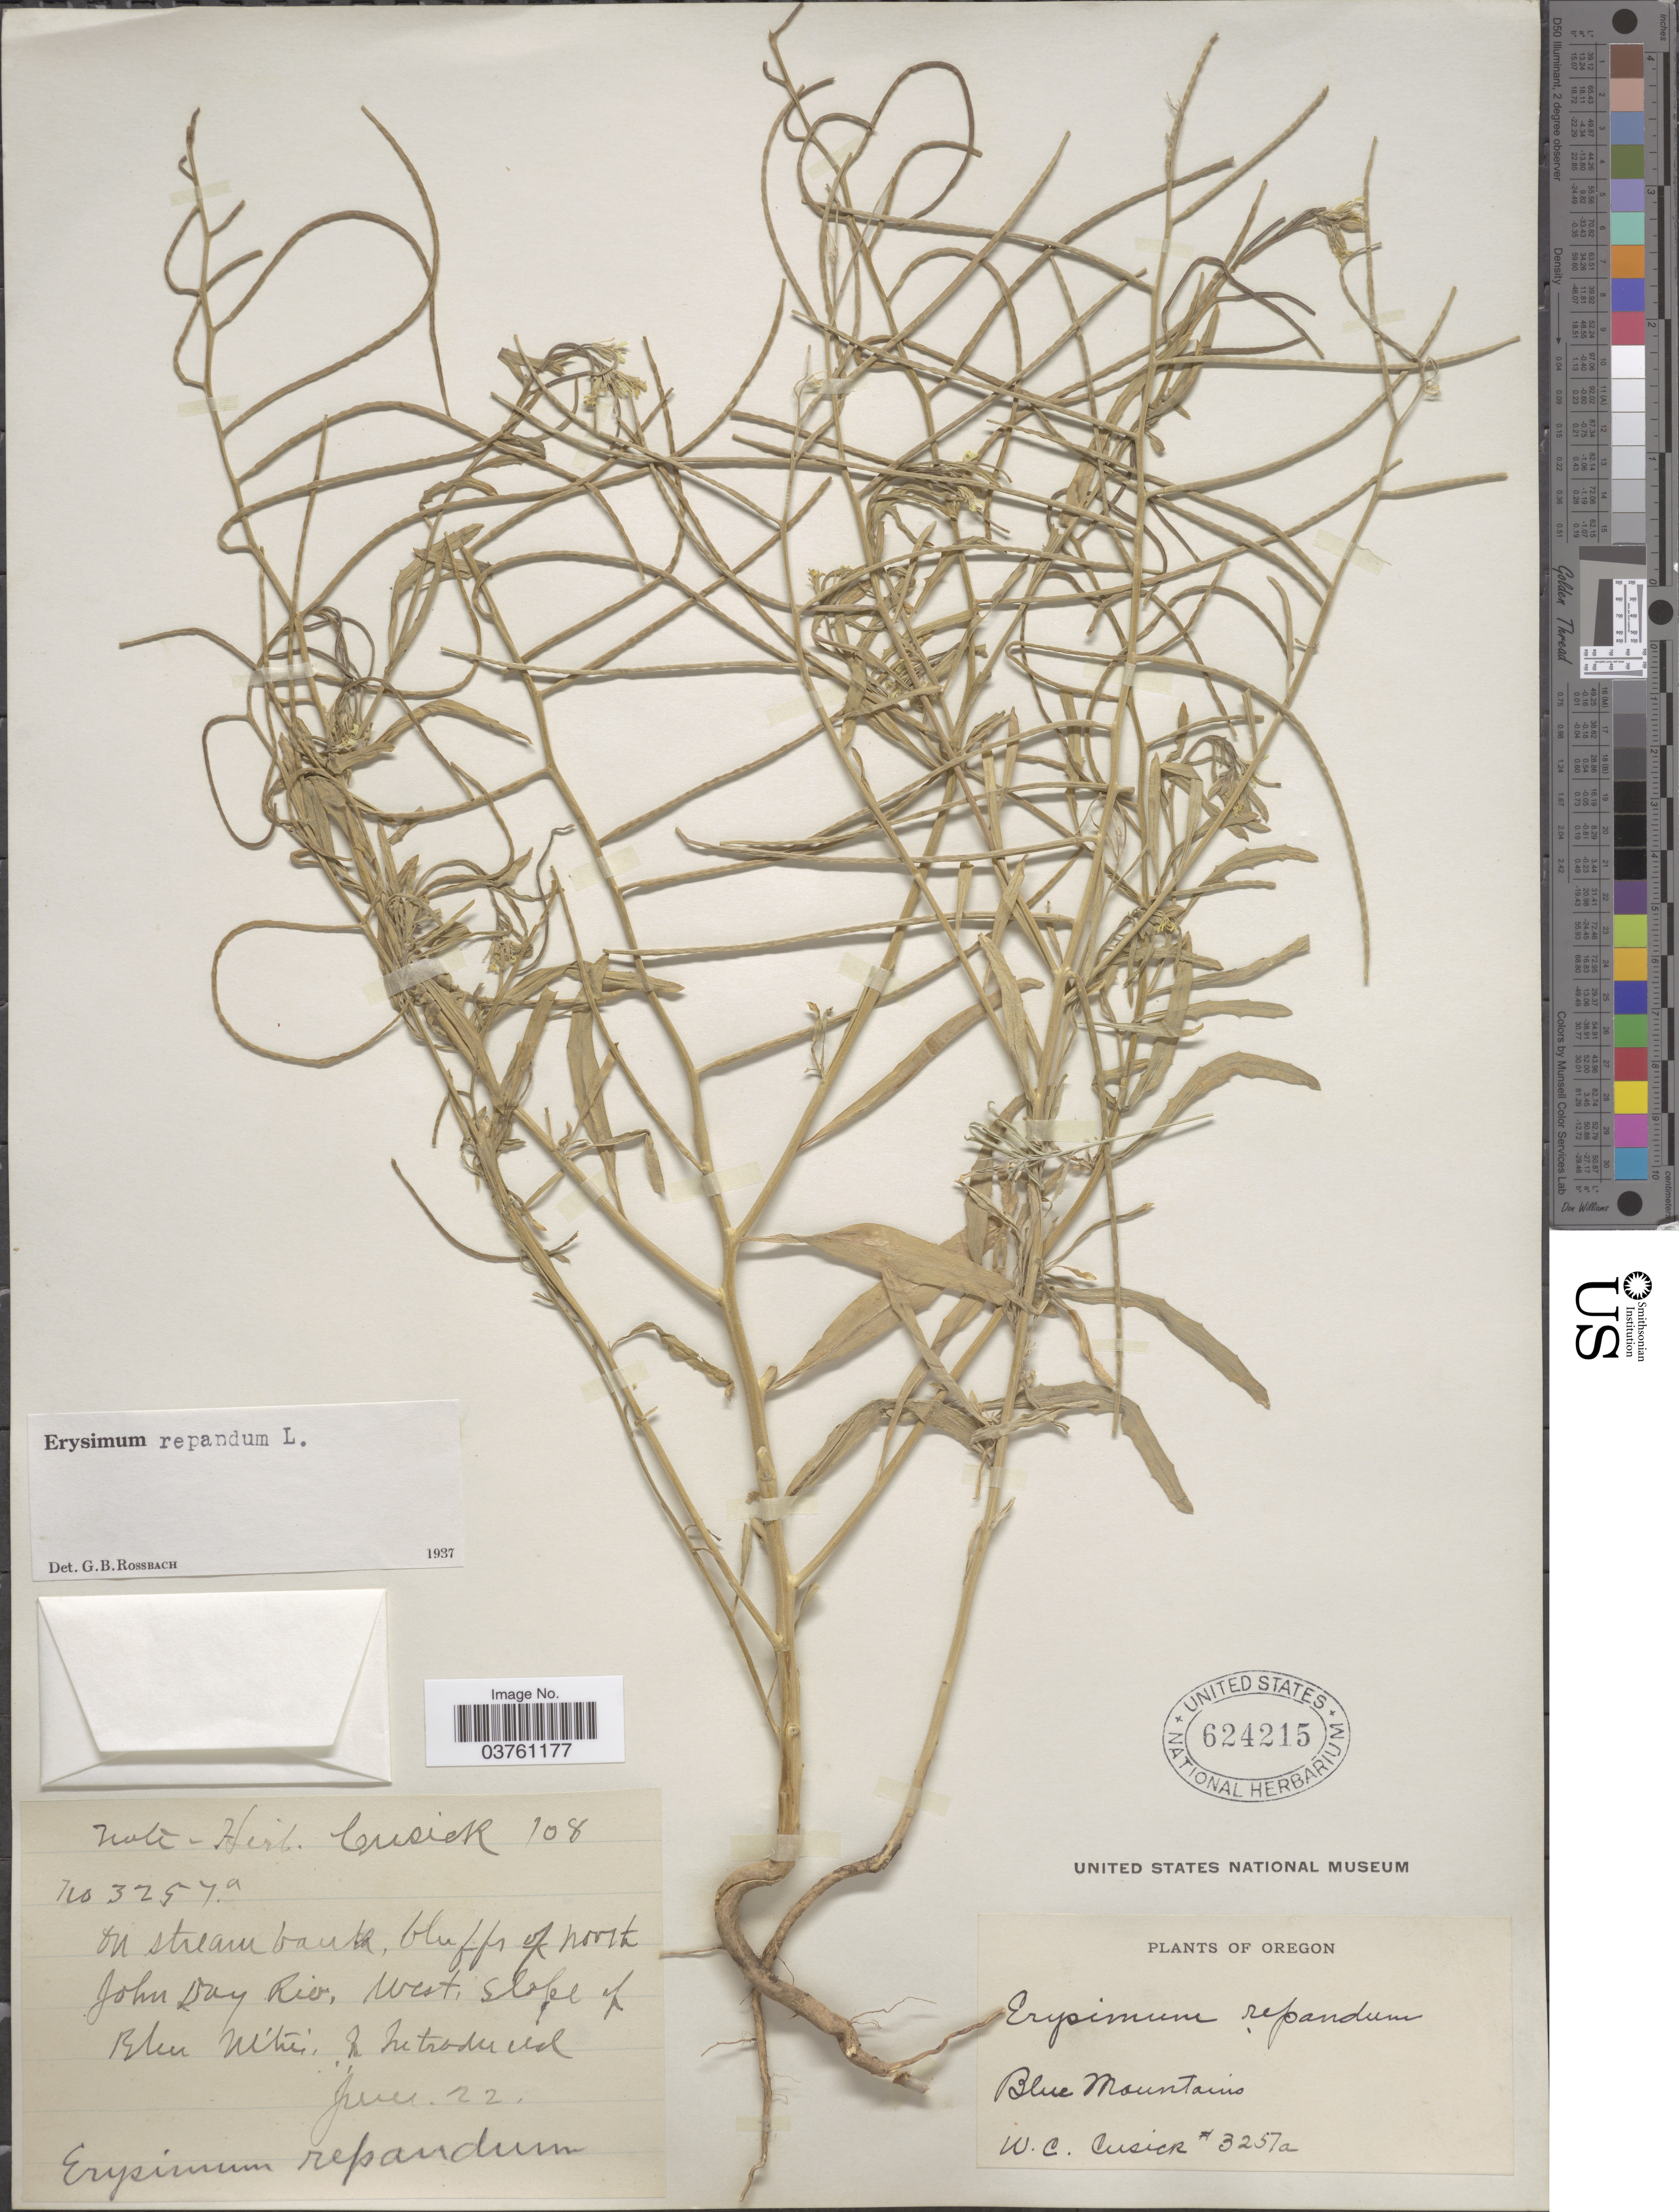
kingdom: Plantae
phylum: Tracheophyta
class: Magnoliopsida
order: Brassicales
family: Brassicaceae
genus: Erysimum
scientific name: Erysimum repandum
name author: L.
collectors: W. C. Cusick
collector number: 3257a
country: United States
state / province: Oregon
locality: On stream bank, bluffs of north John Bay Riv, West, Slope of Blue Mountains.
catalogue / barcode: US 624215